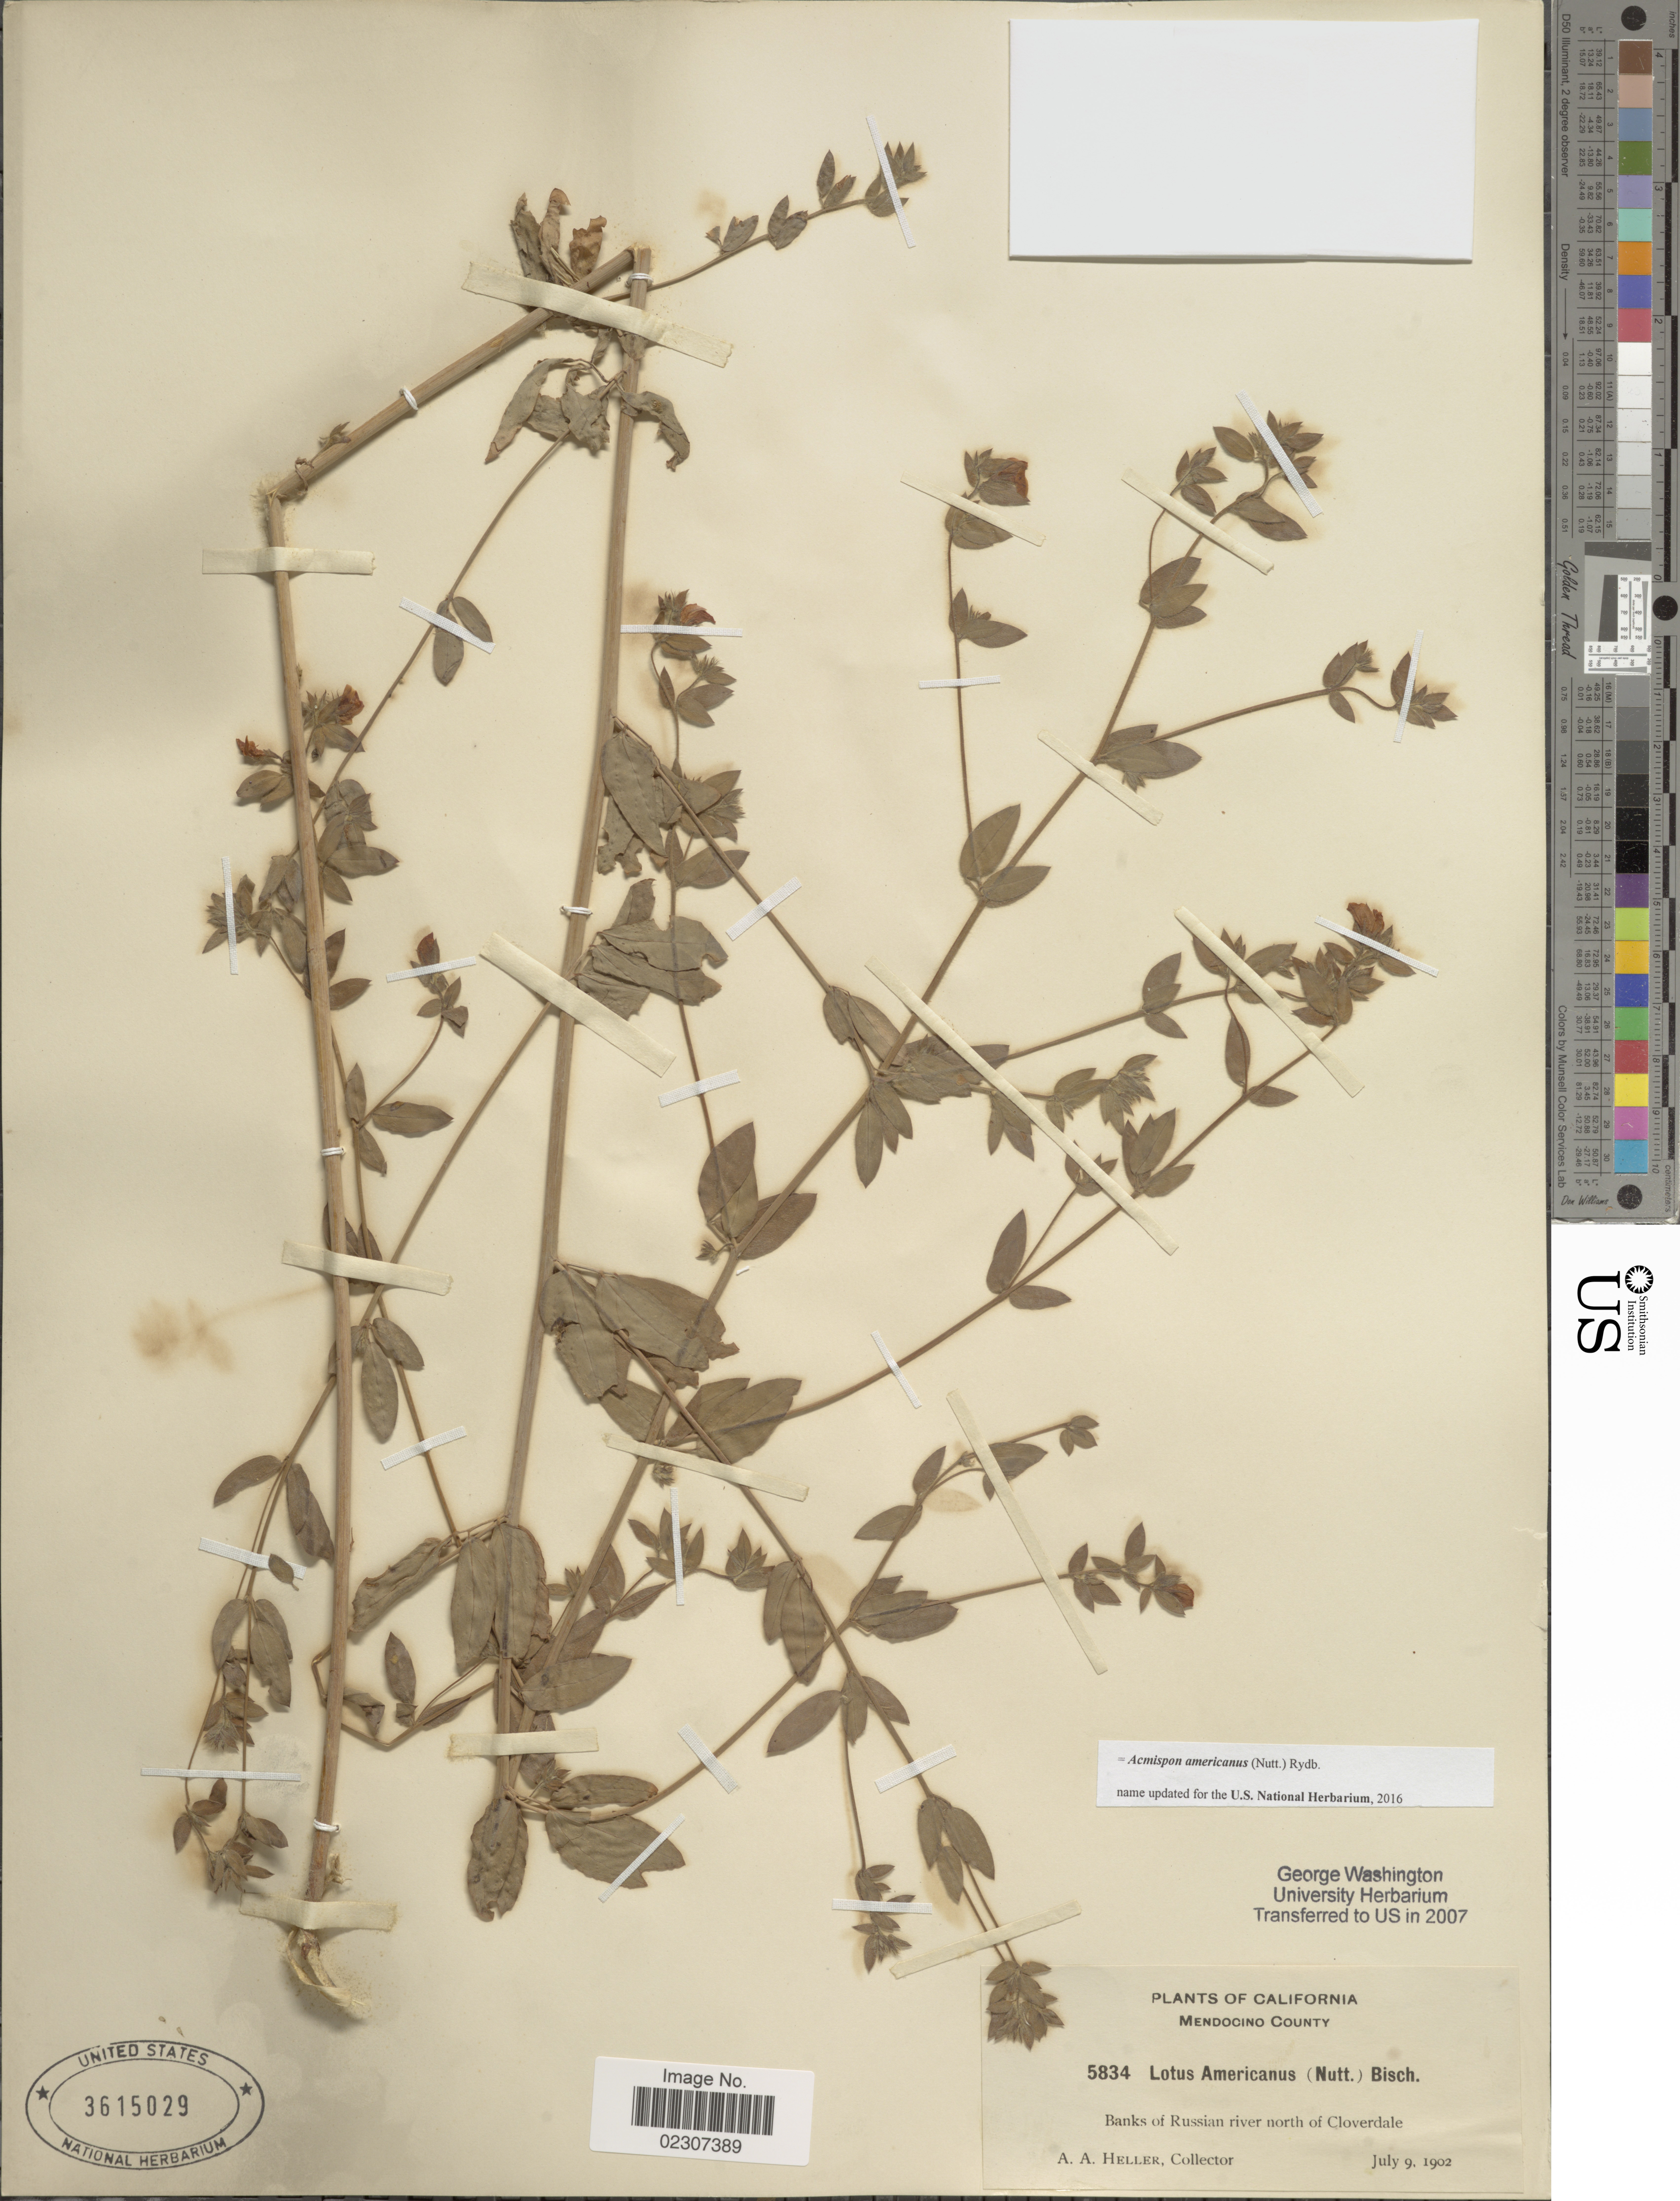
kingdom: Plantae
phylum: Tracheophyta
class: Magnoliopsida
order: Fabales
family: Fabaceae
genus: Acmispon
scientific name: Acmispon americanus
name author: (Nutt.) Rydb.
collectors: A. A. Heller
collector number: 5834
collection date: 1902-07-09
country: United States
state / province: California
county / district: Mendocino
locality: California, Mendocino County, banks of Russian river north of Clovendale.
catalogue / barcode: US 3615029